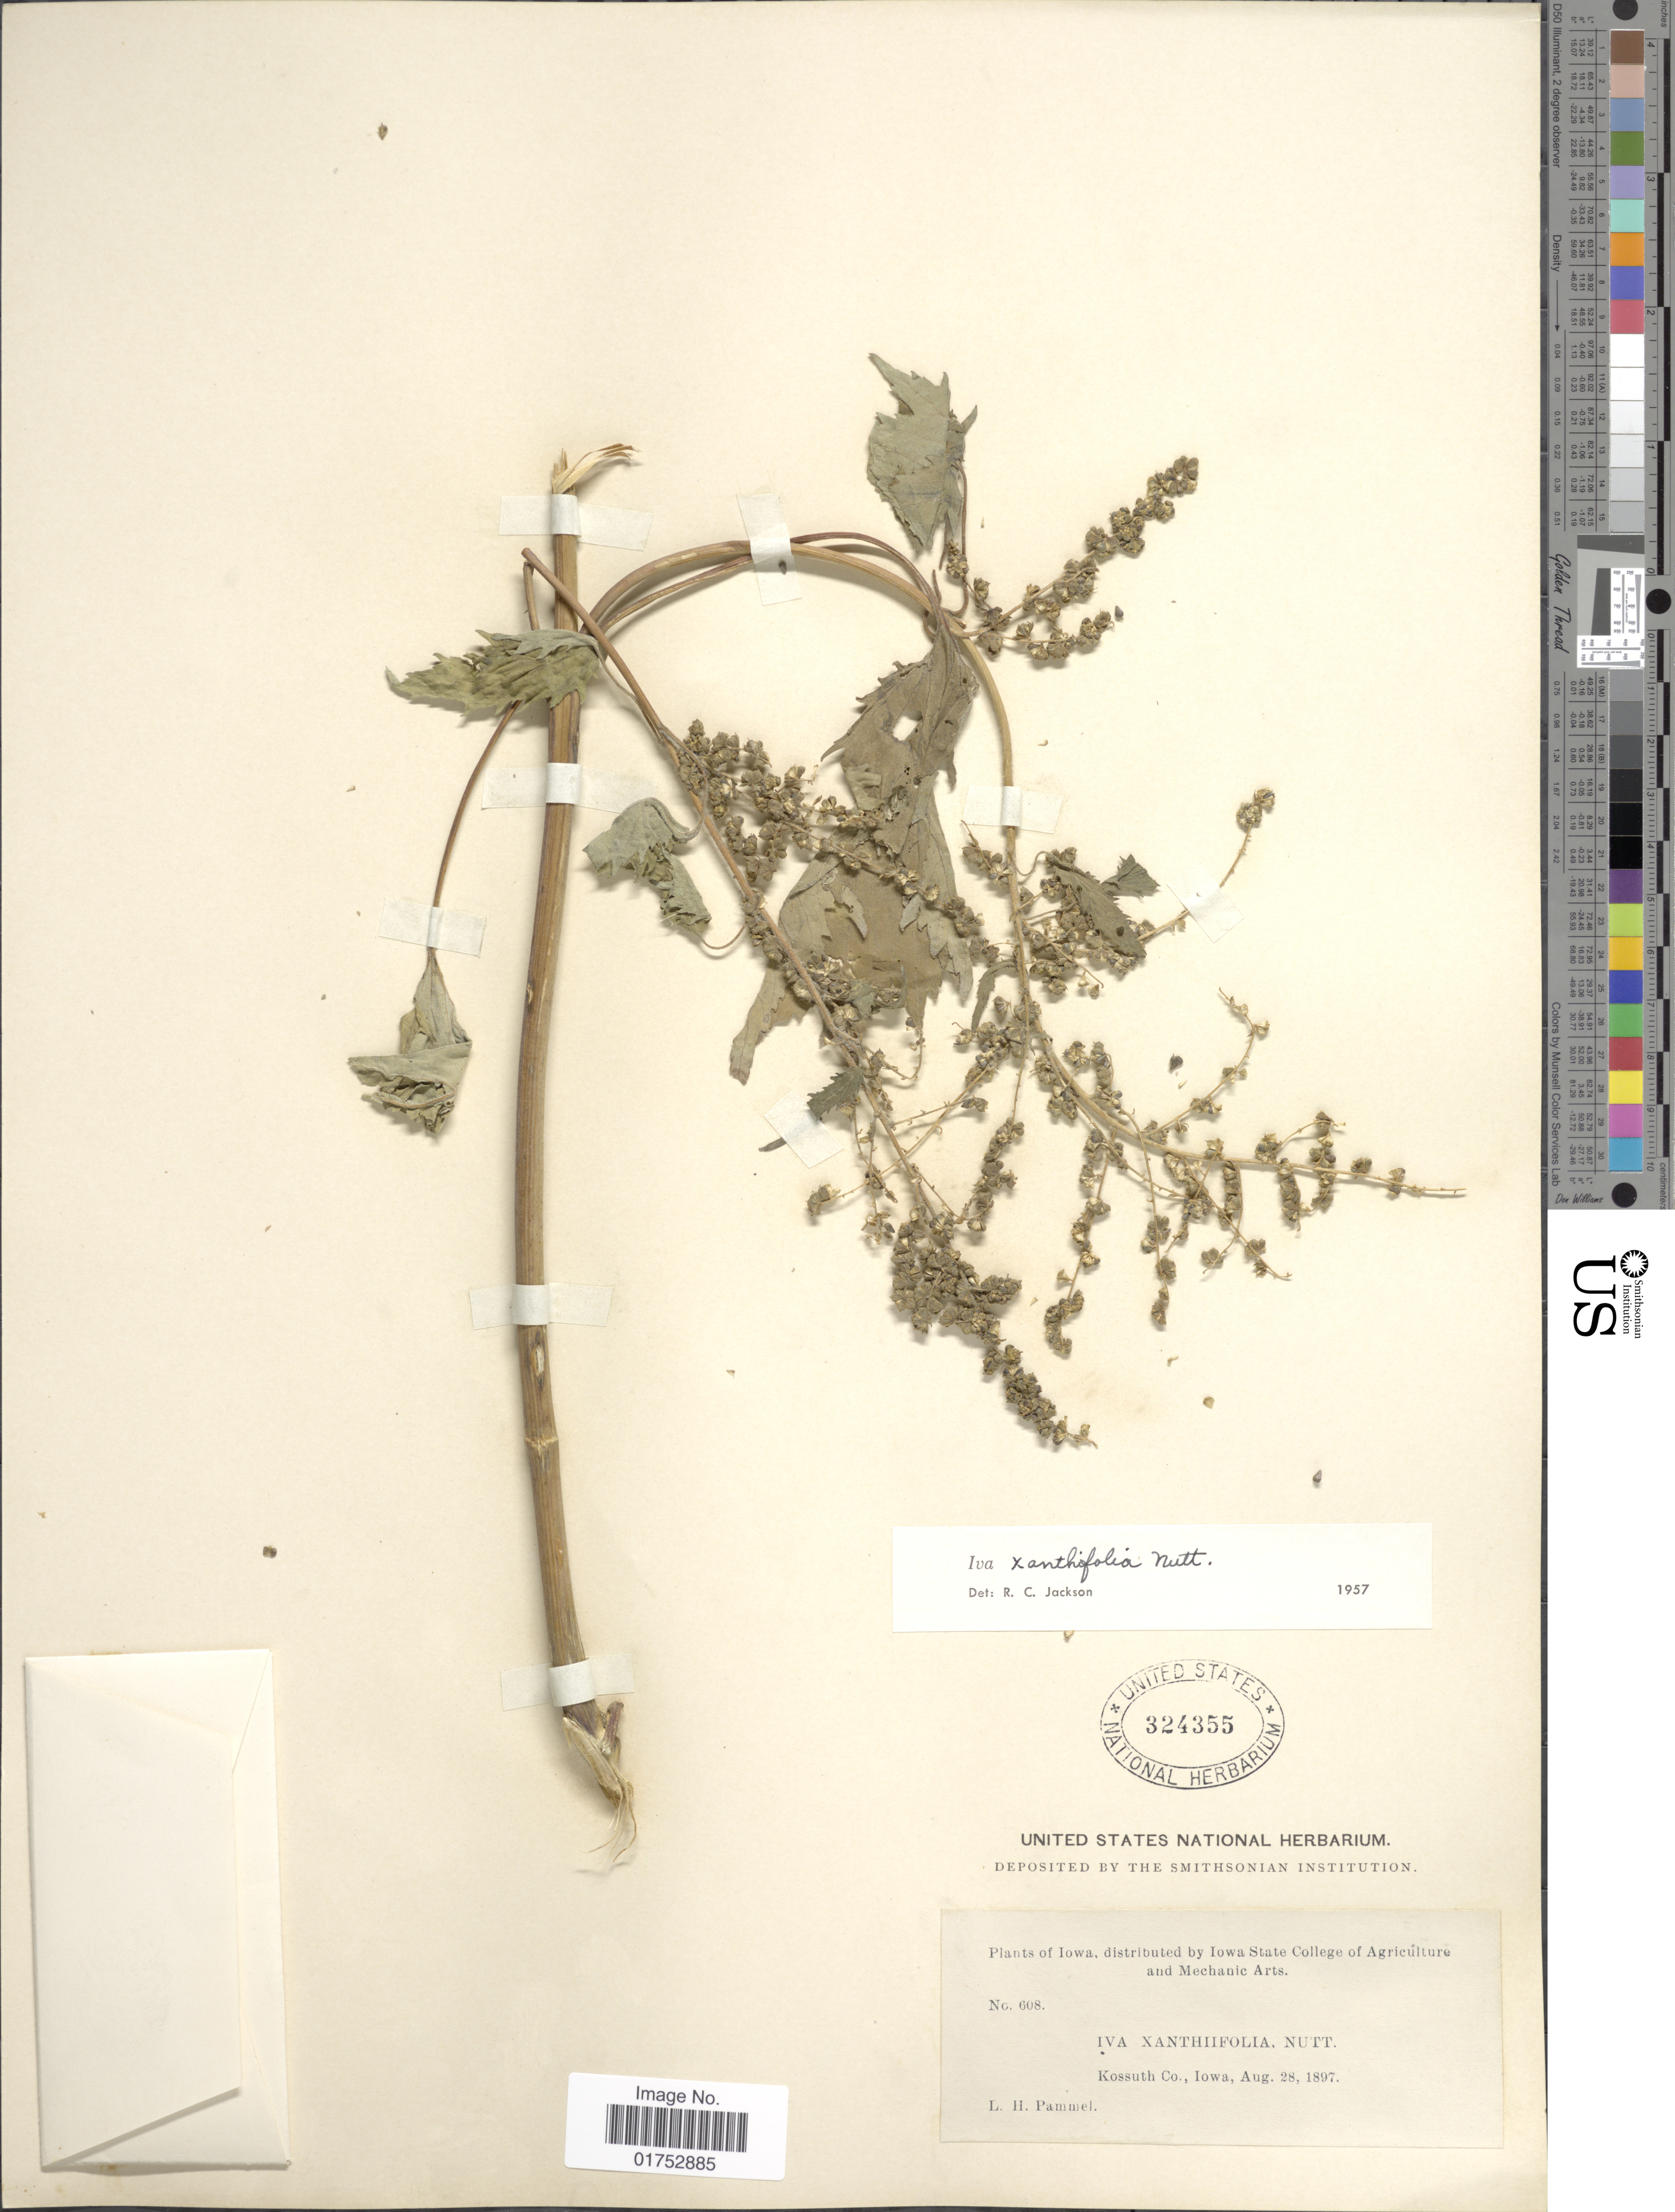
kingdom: Plantae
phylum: Tracheophyta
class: Magnoliopsida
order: Asterales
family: Asteraceae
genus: Iva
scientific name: Iva xanthifolia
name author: Nutt.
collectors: L. Pammel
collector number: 608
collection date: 1897-08-28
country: United States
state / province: Iowa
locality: Kossuth Co.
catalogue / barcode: US 324355